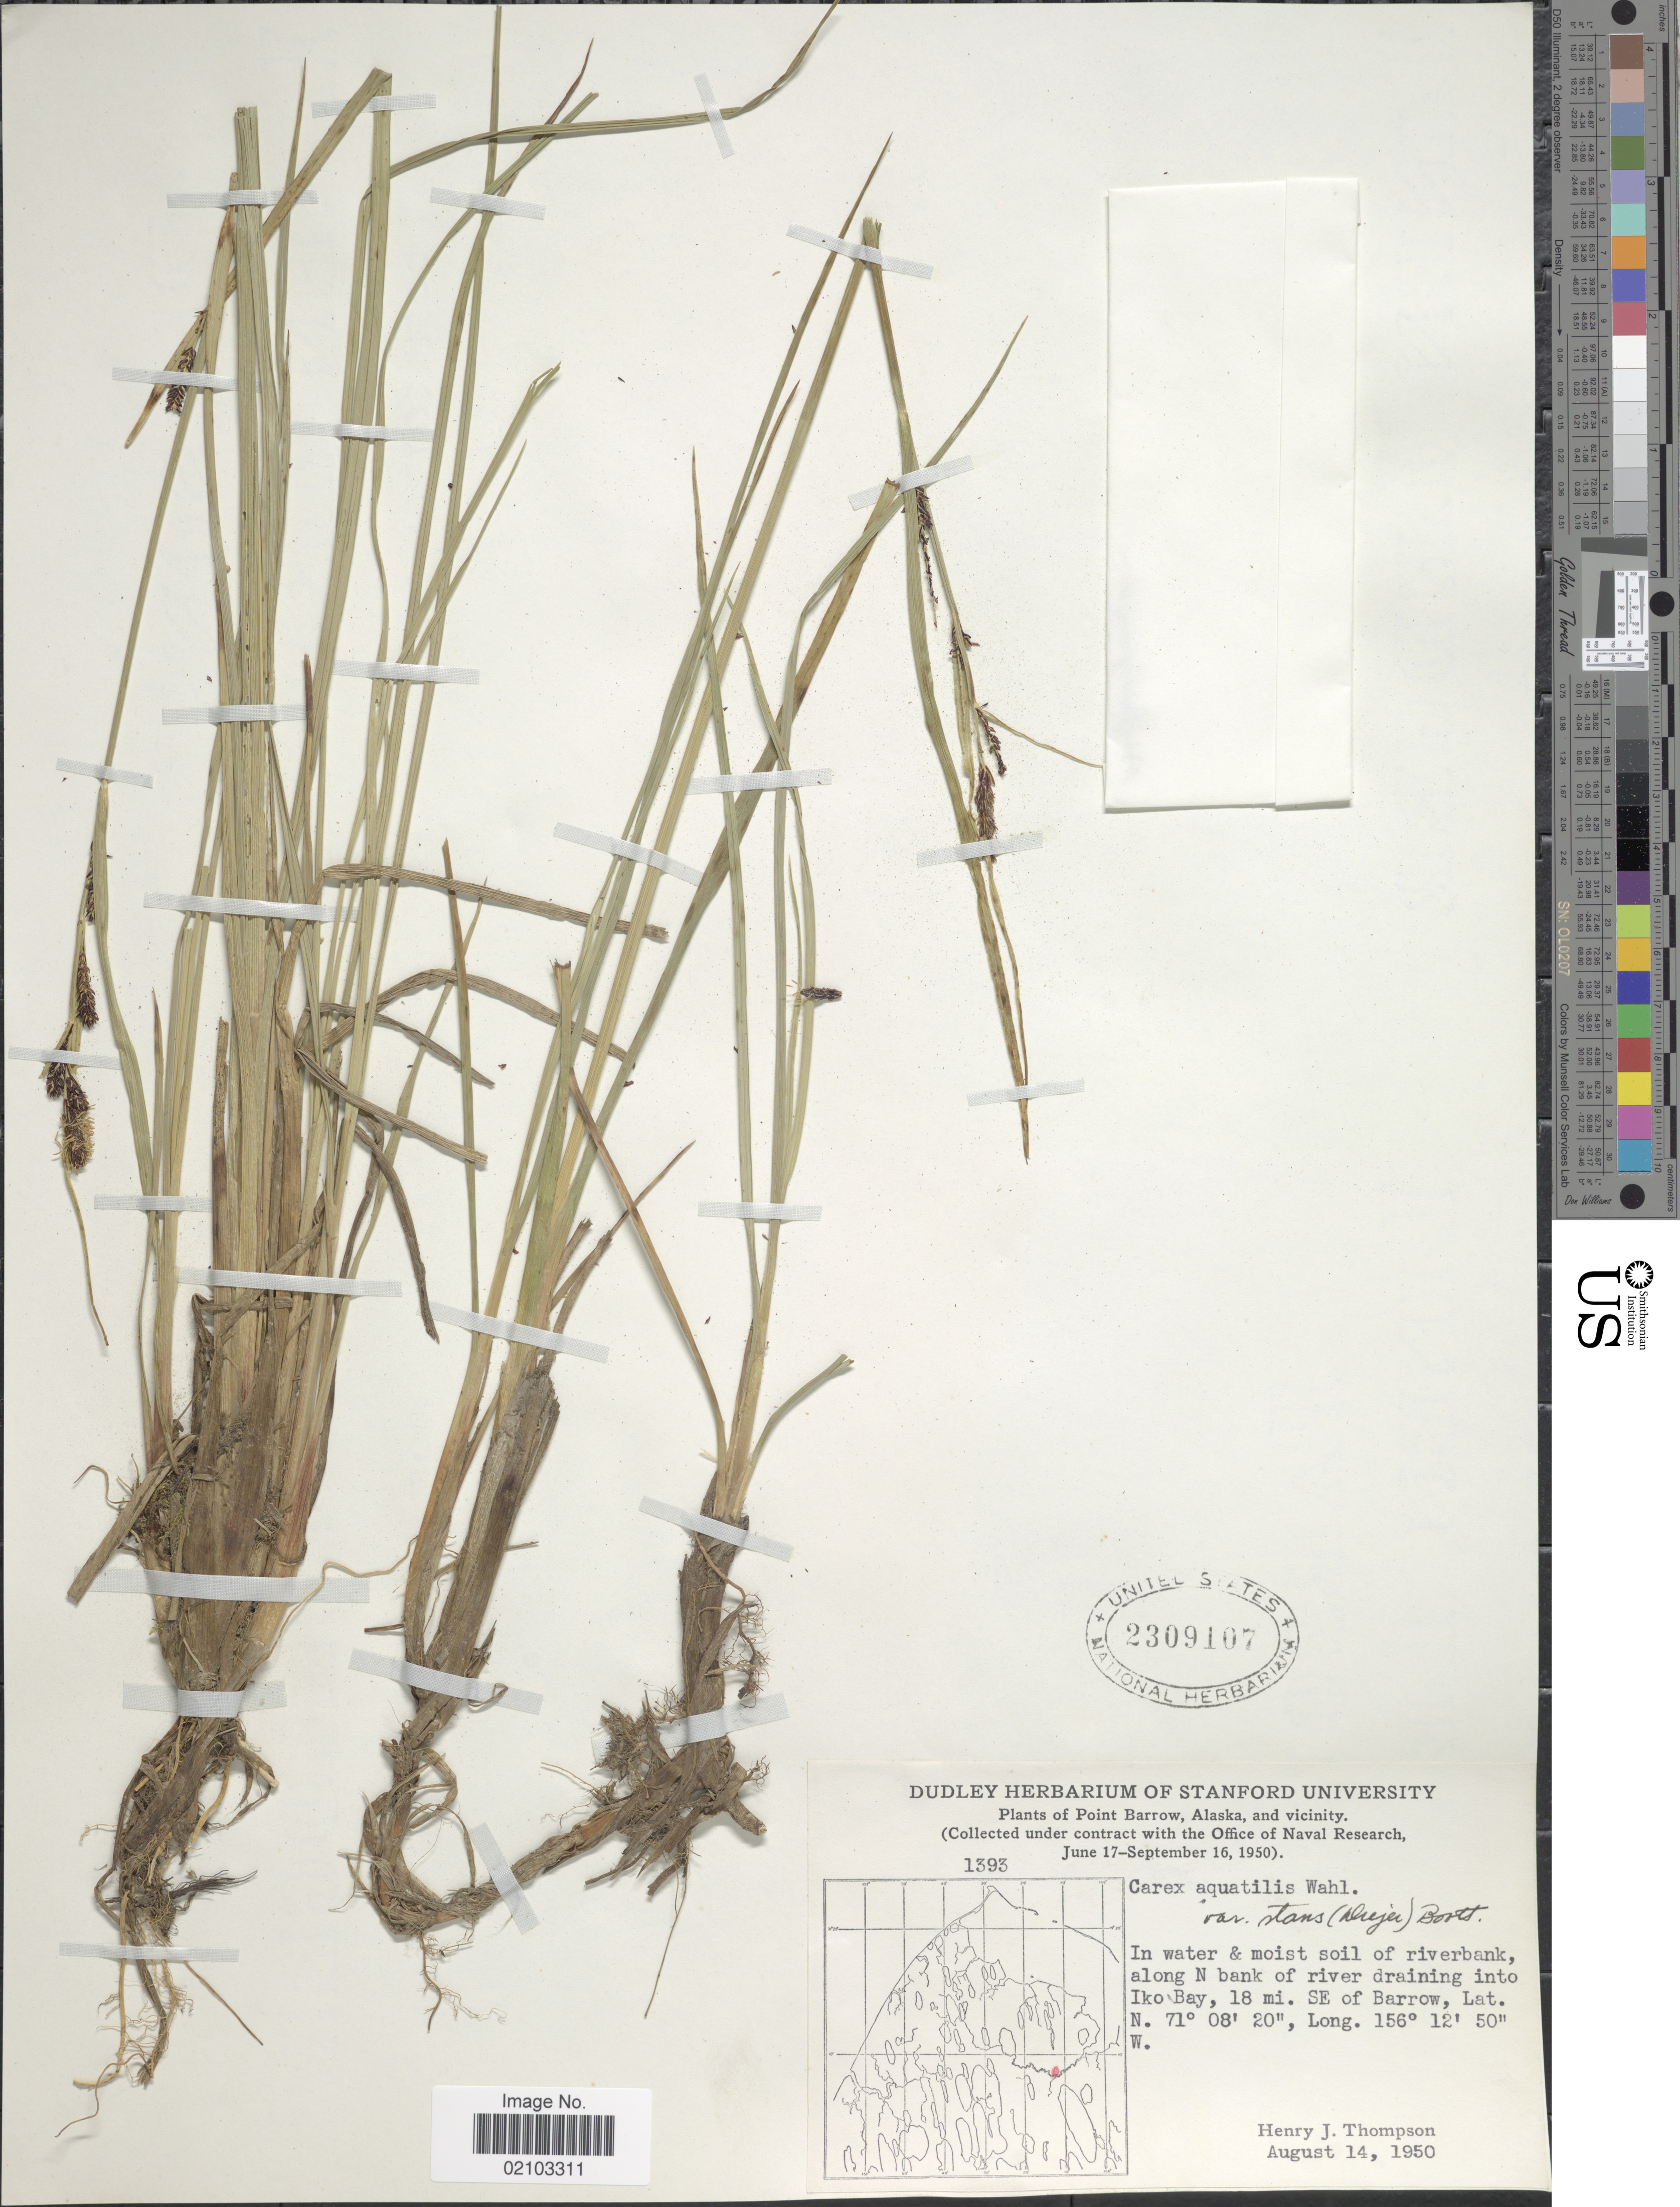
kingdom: Plantae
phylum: Tracheophyta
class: Liliopsida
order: Poales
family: Cyperaceae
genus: Carex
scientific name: Carex aquatilis var. minor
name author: Boott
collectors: H. J. Thompson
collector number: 1393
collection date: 1950-08-14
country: United States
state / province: Alaska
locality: Point Barrow, Alaska, and vicinity. In water & moist soil of riverbank, along N bank of river draining into Iko Bay, 18 mi. SE of Barrow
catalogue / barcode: US 2309107